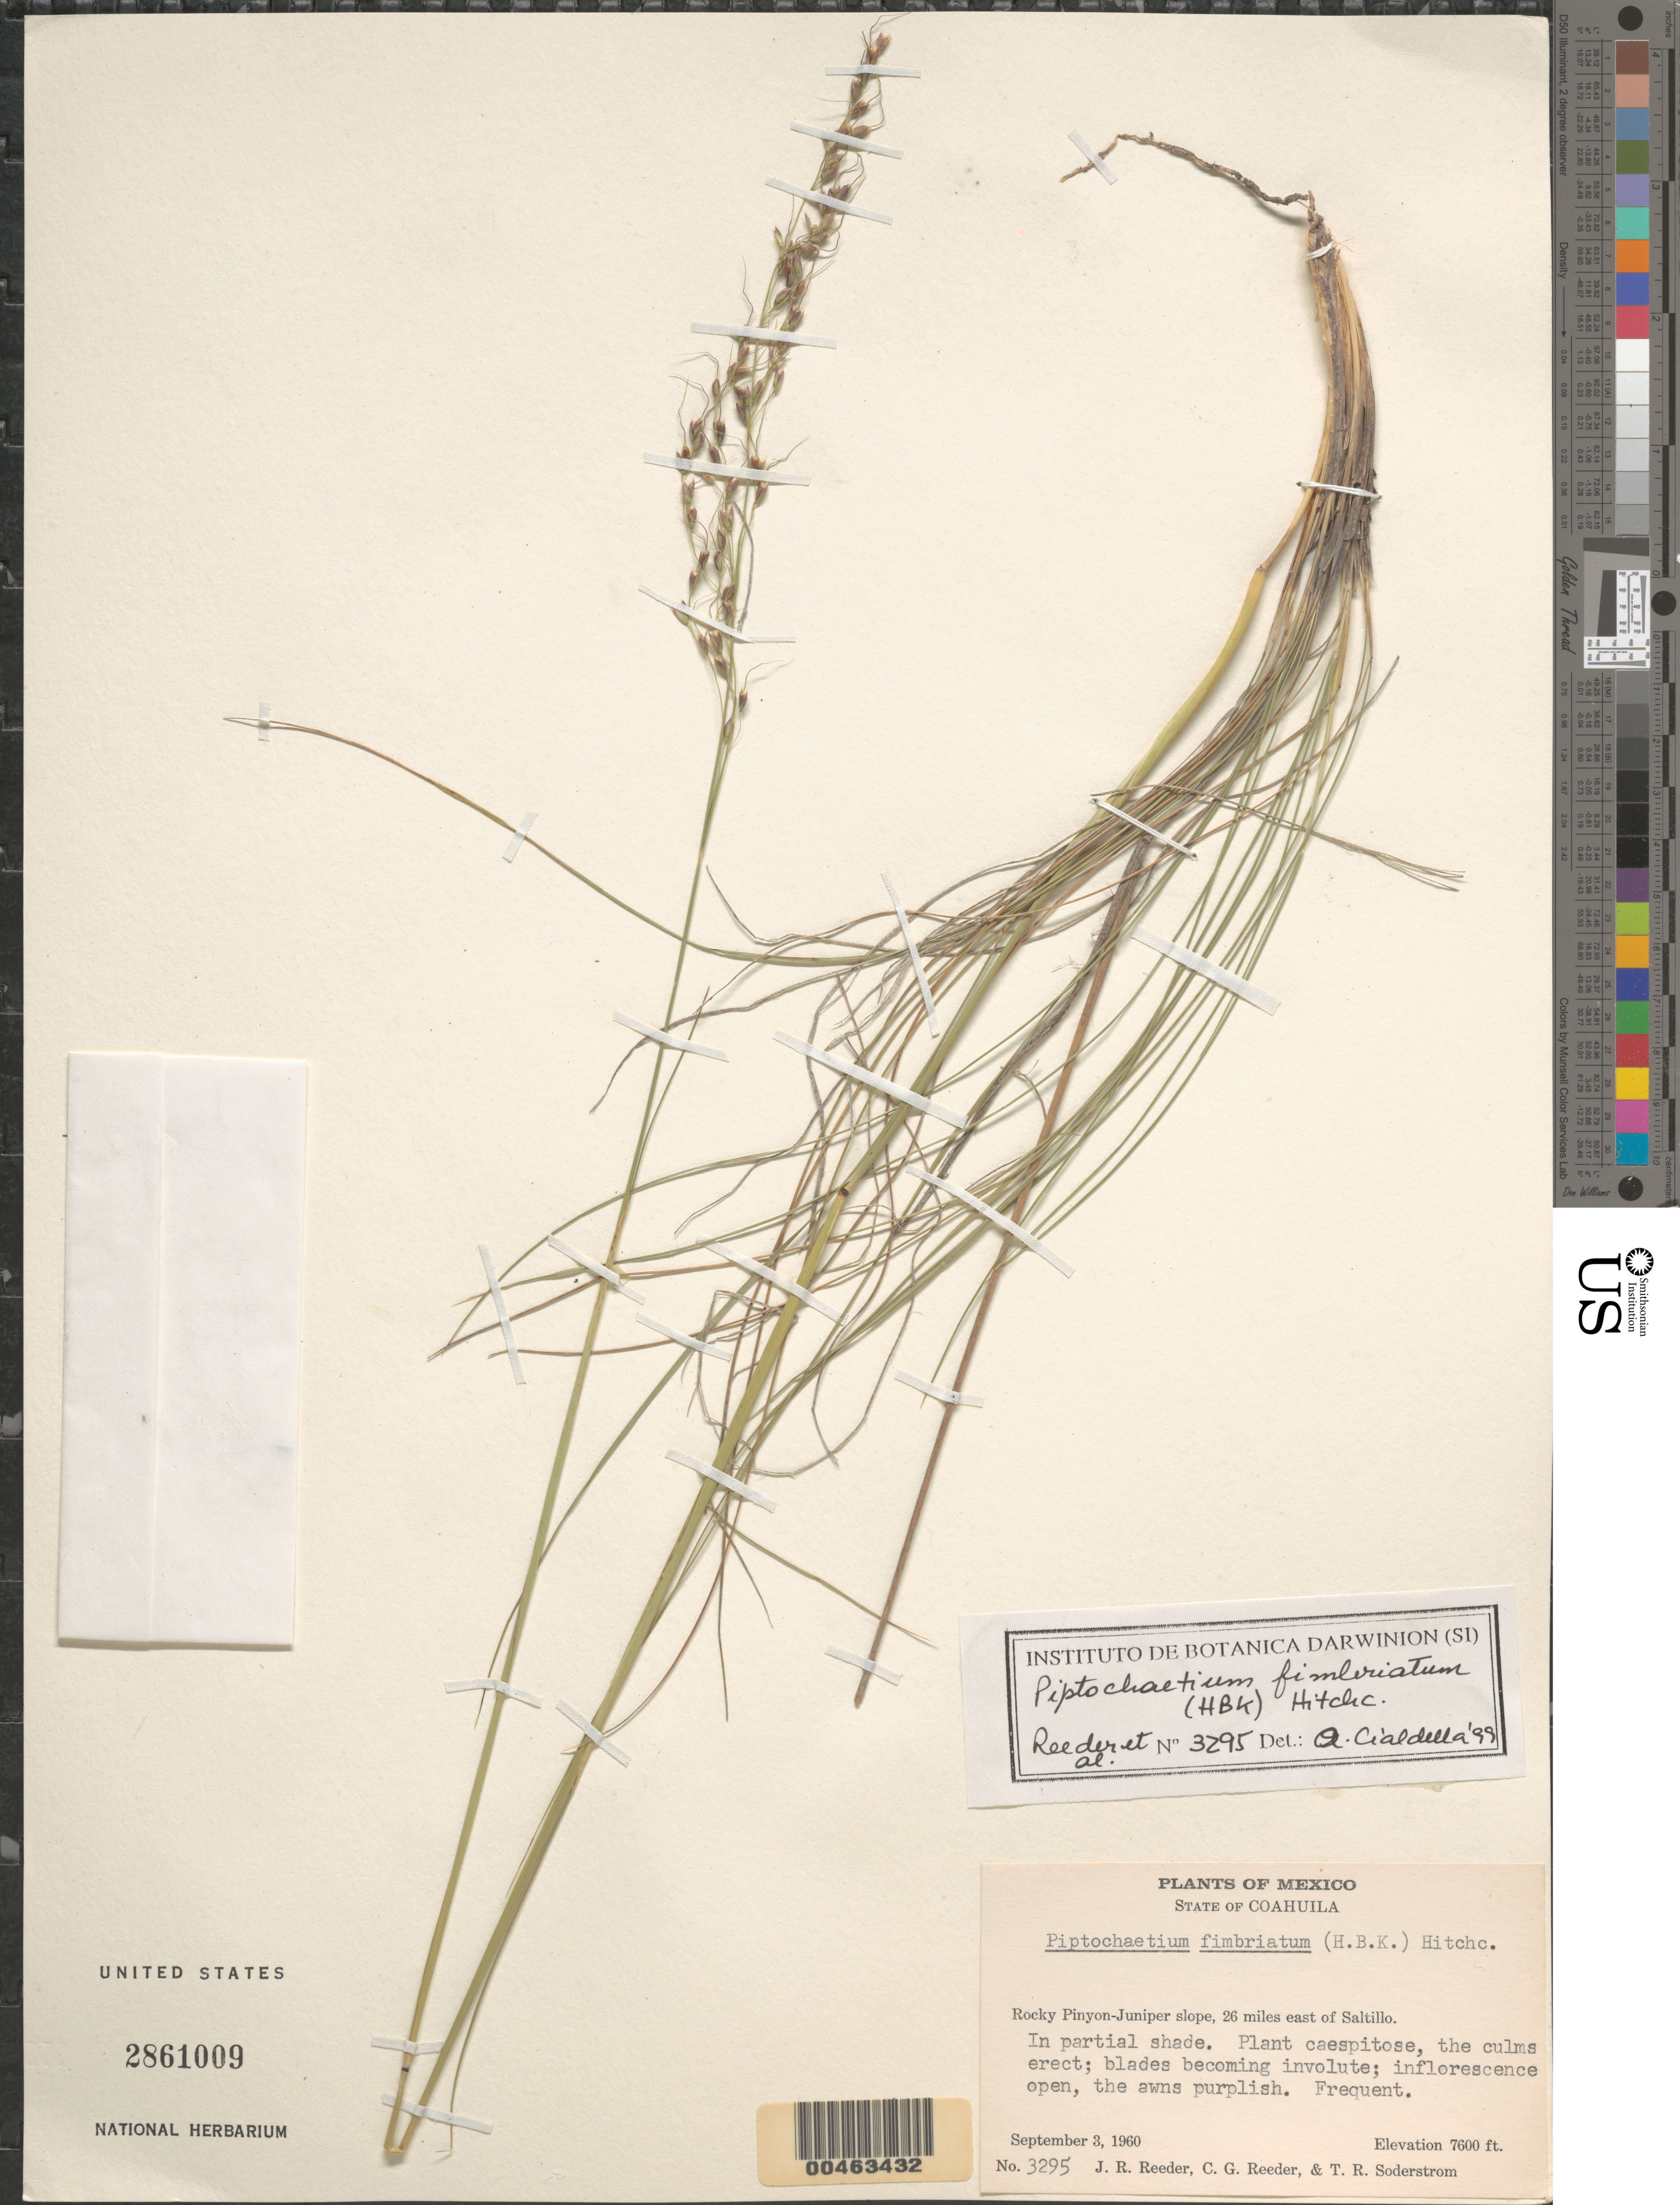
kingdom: Plantae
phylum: Tracheophyta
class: Liliopsida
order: Poales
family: Poaceae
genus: Piptochaetium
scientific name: Piptochaetium fimbriatum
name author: (Kunth) Hitchc.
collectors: J. R. Reeder, C. G. Reeder & T. R. Soderstrom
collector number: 3295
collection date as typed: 3 Sep 1960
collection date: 1960-09-03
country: Mexico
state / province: Coahuila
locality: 26 mi E of Saltillo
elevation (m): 2316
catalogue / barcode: US 2861009